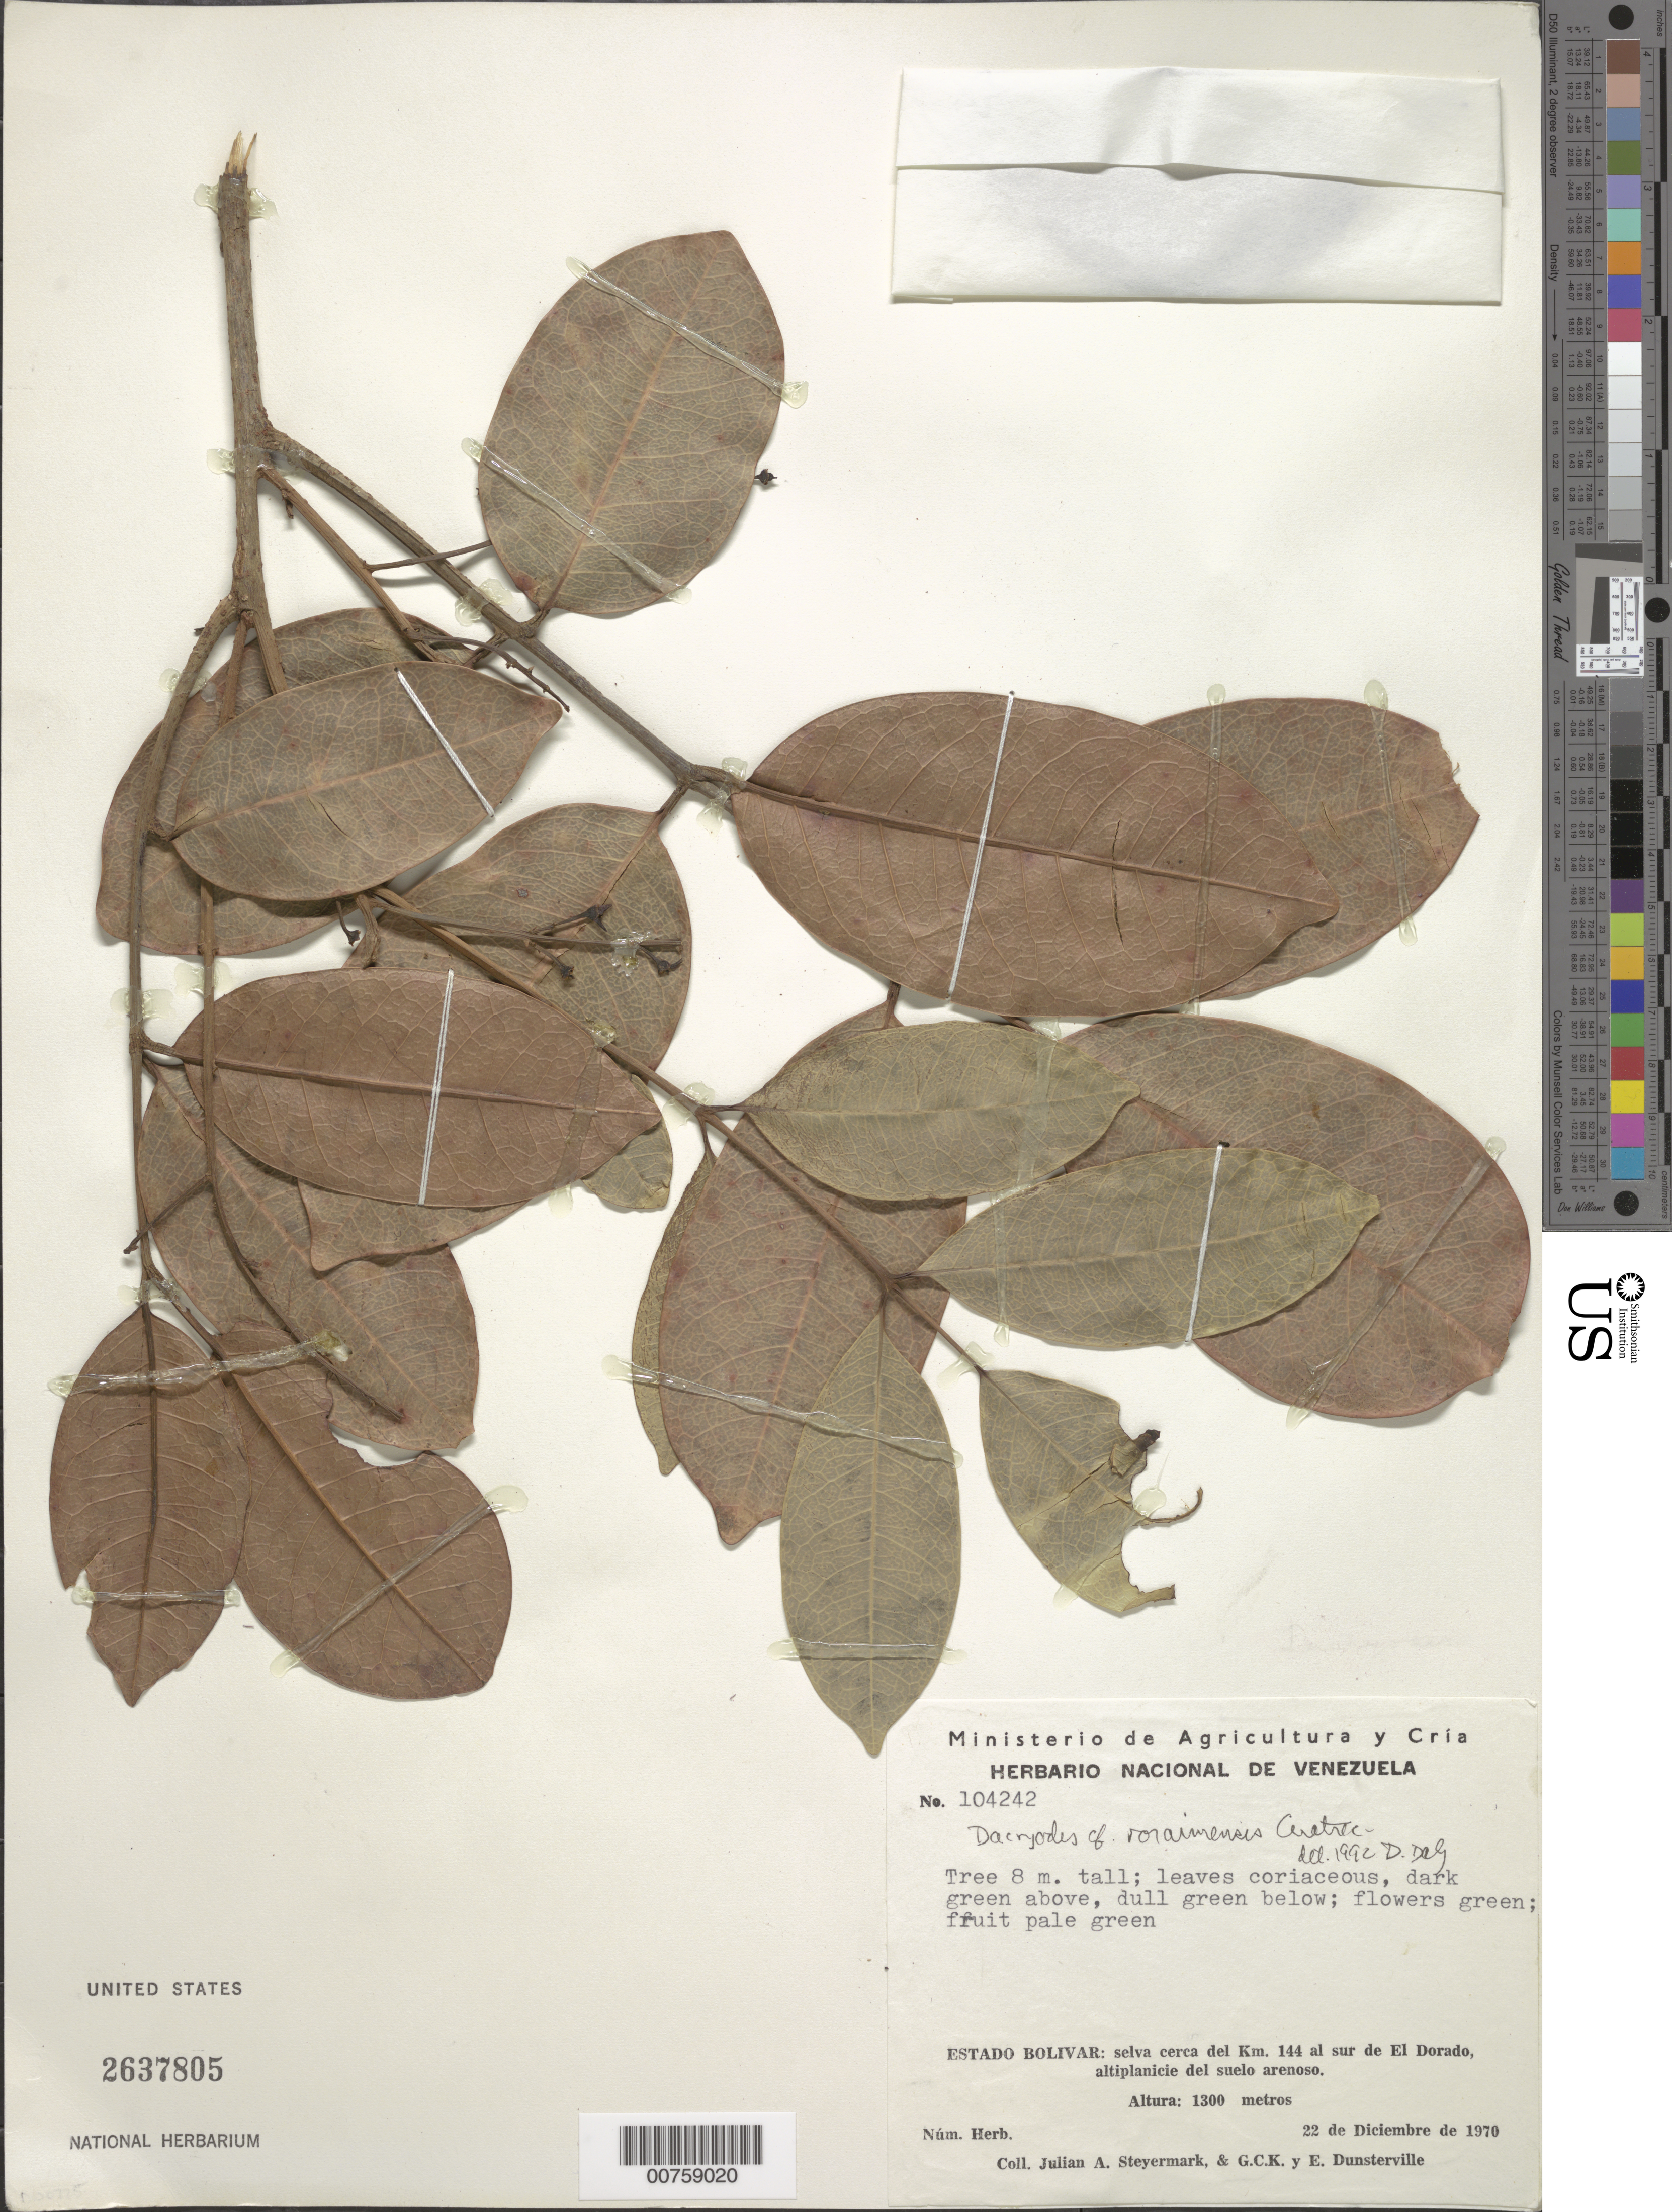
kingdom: Plantae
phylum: Tracheophyta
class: Magnoliopsida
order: Sapindales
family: Burseraceae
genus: Dacryodes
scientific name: Dacryodes roraimensis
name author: Cuatrec.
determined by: Daly, D. C.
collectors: J. Steyermark, G. C. K. Dunsterville & E. Dunsterville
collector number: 104242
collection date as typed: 22-Dec-70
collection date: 1970-12-22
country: Venezuela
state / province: Bolívar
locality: El Dorado, 145 km S of; km 144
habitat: Altiplanicie del arenoso, selva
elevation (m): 1300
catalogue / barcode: US 2637805